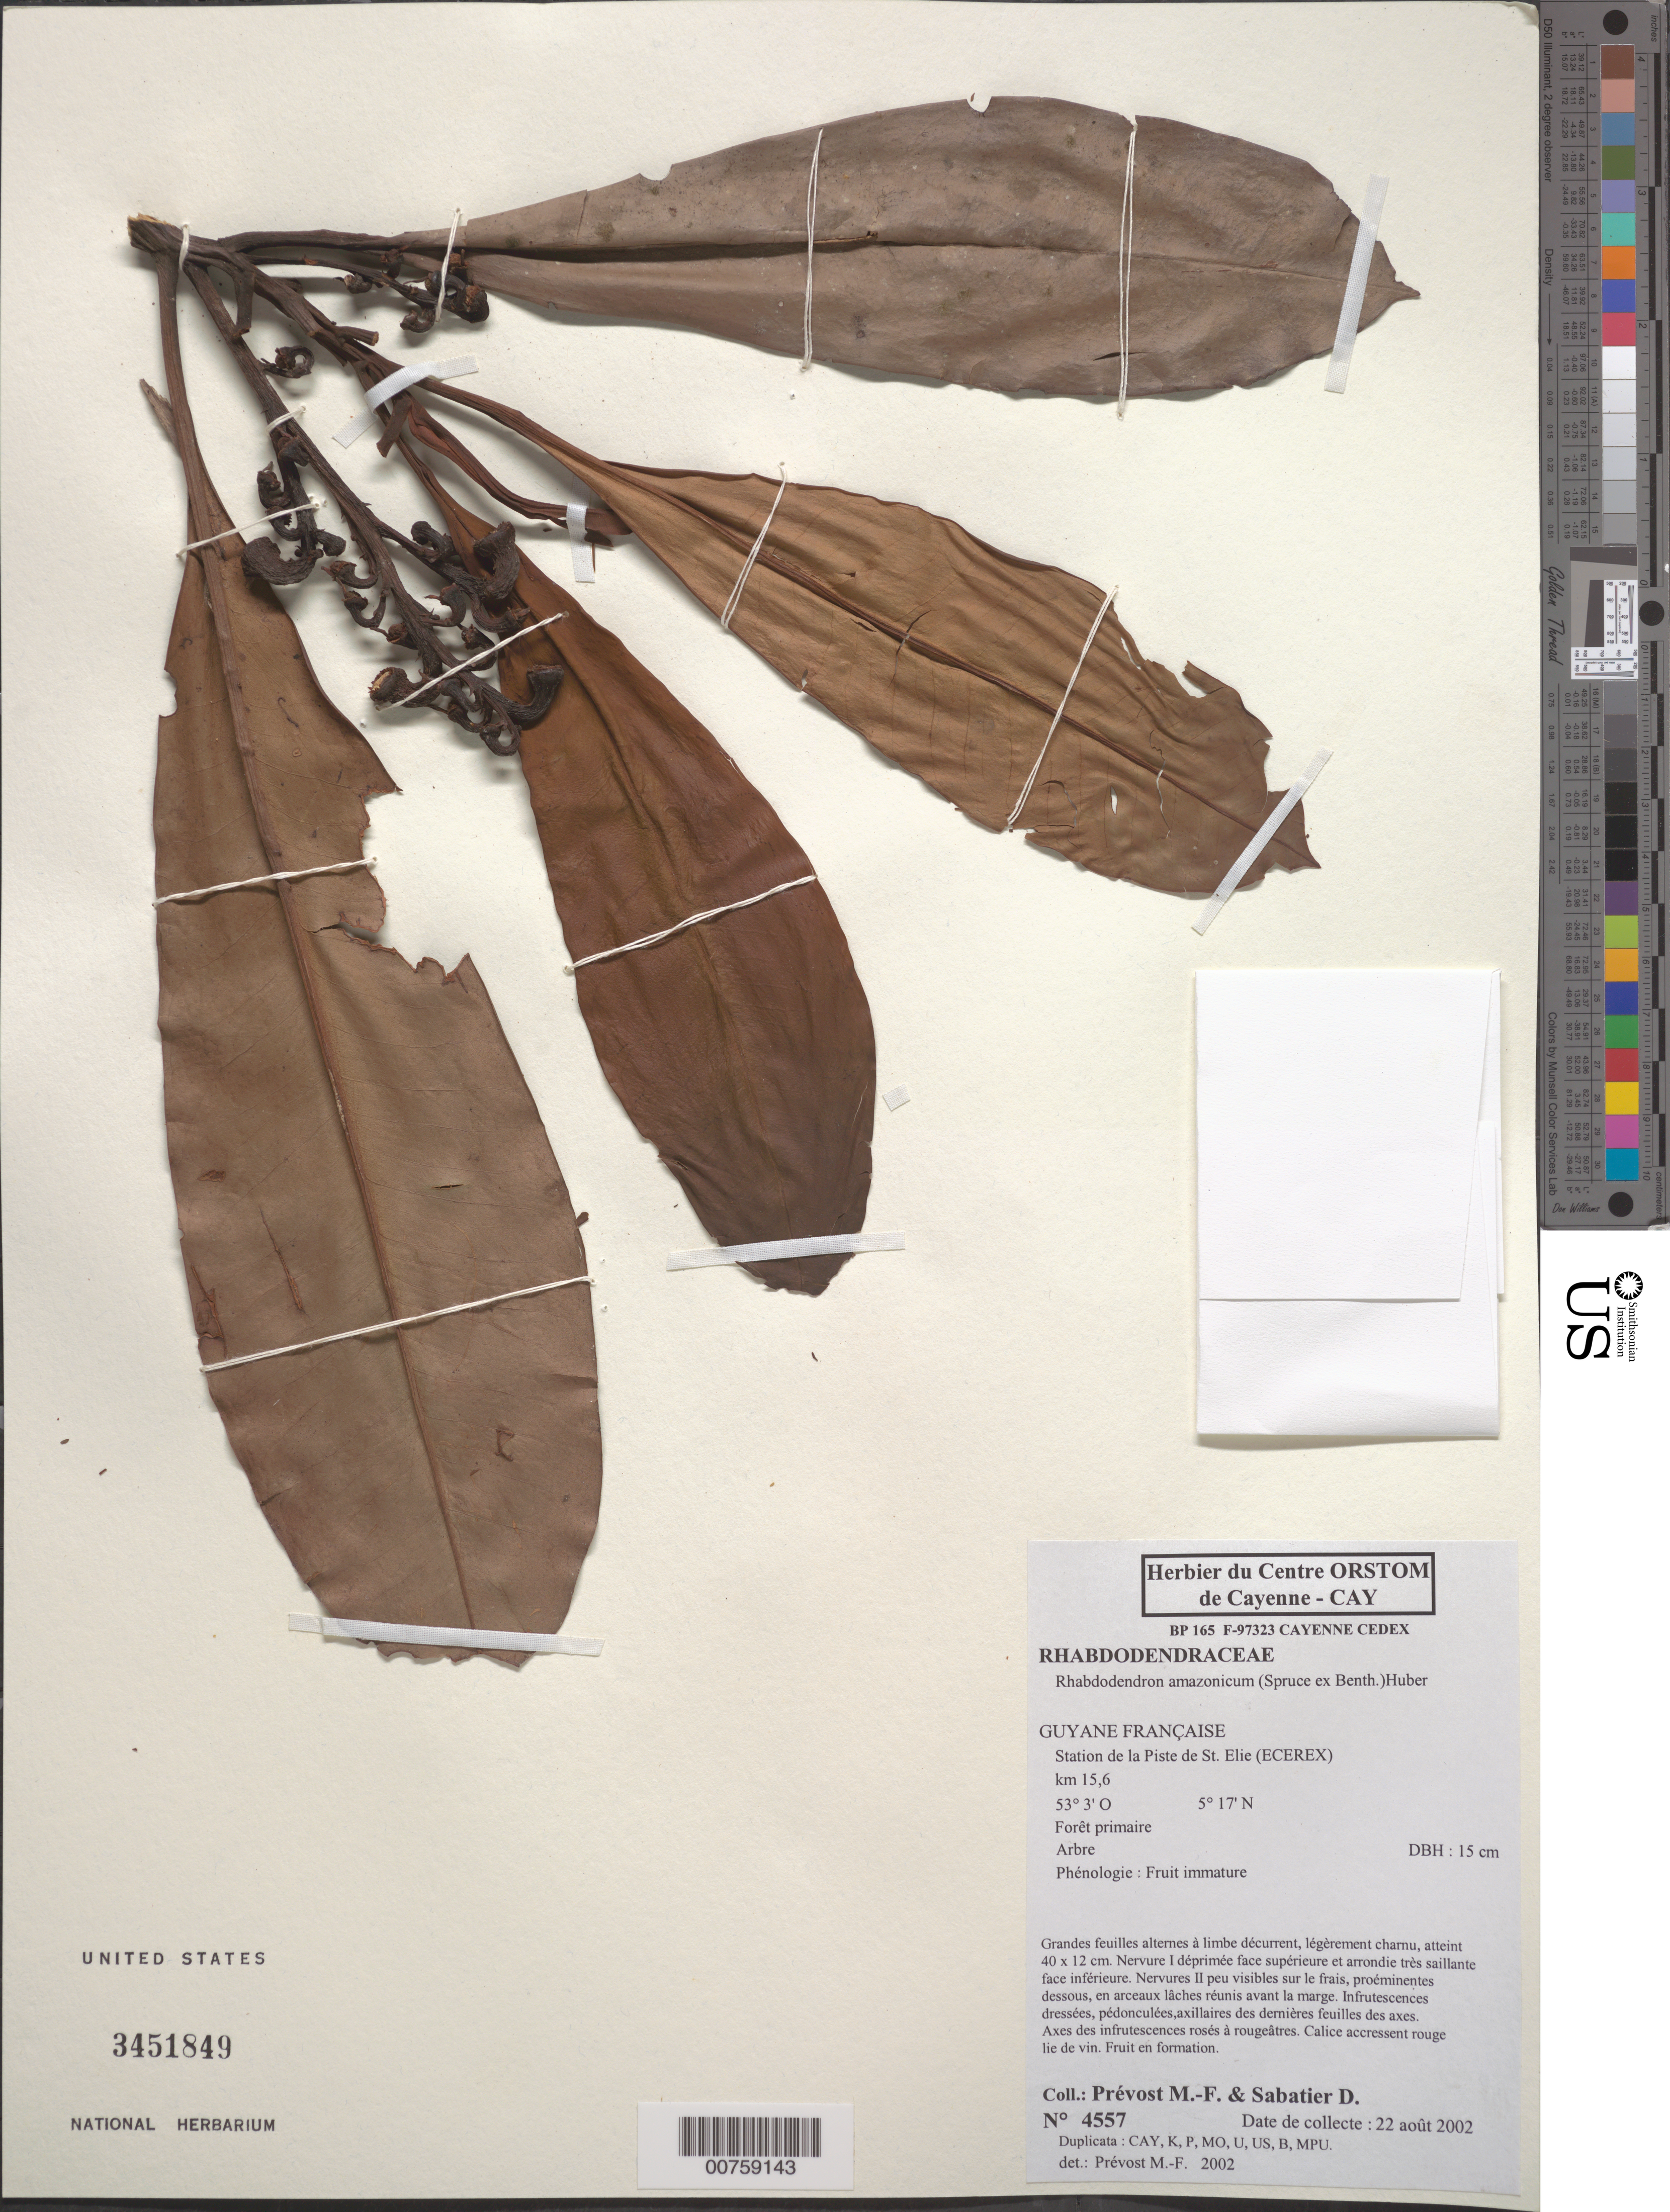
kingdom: Plantae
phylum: Tracheophyta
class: Magnoliopsida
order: Caryophyllales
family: Rhabdodendraceae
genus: Rhabdodendron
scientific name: Rhabdodendron amazonicum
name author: (Spruce ex Benth.) Huber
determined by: Prévost, M.-F.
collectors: M.-F. Prévost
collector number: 4557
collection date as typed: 22-Aug-02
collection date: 2002-08-22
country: French Guiana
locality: Piste de Saint-Élie (ECEREX), km 15.6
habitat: Primary forest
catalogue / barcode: US 3451849